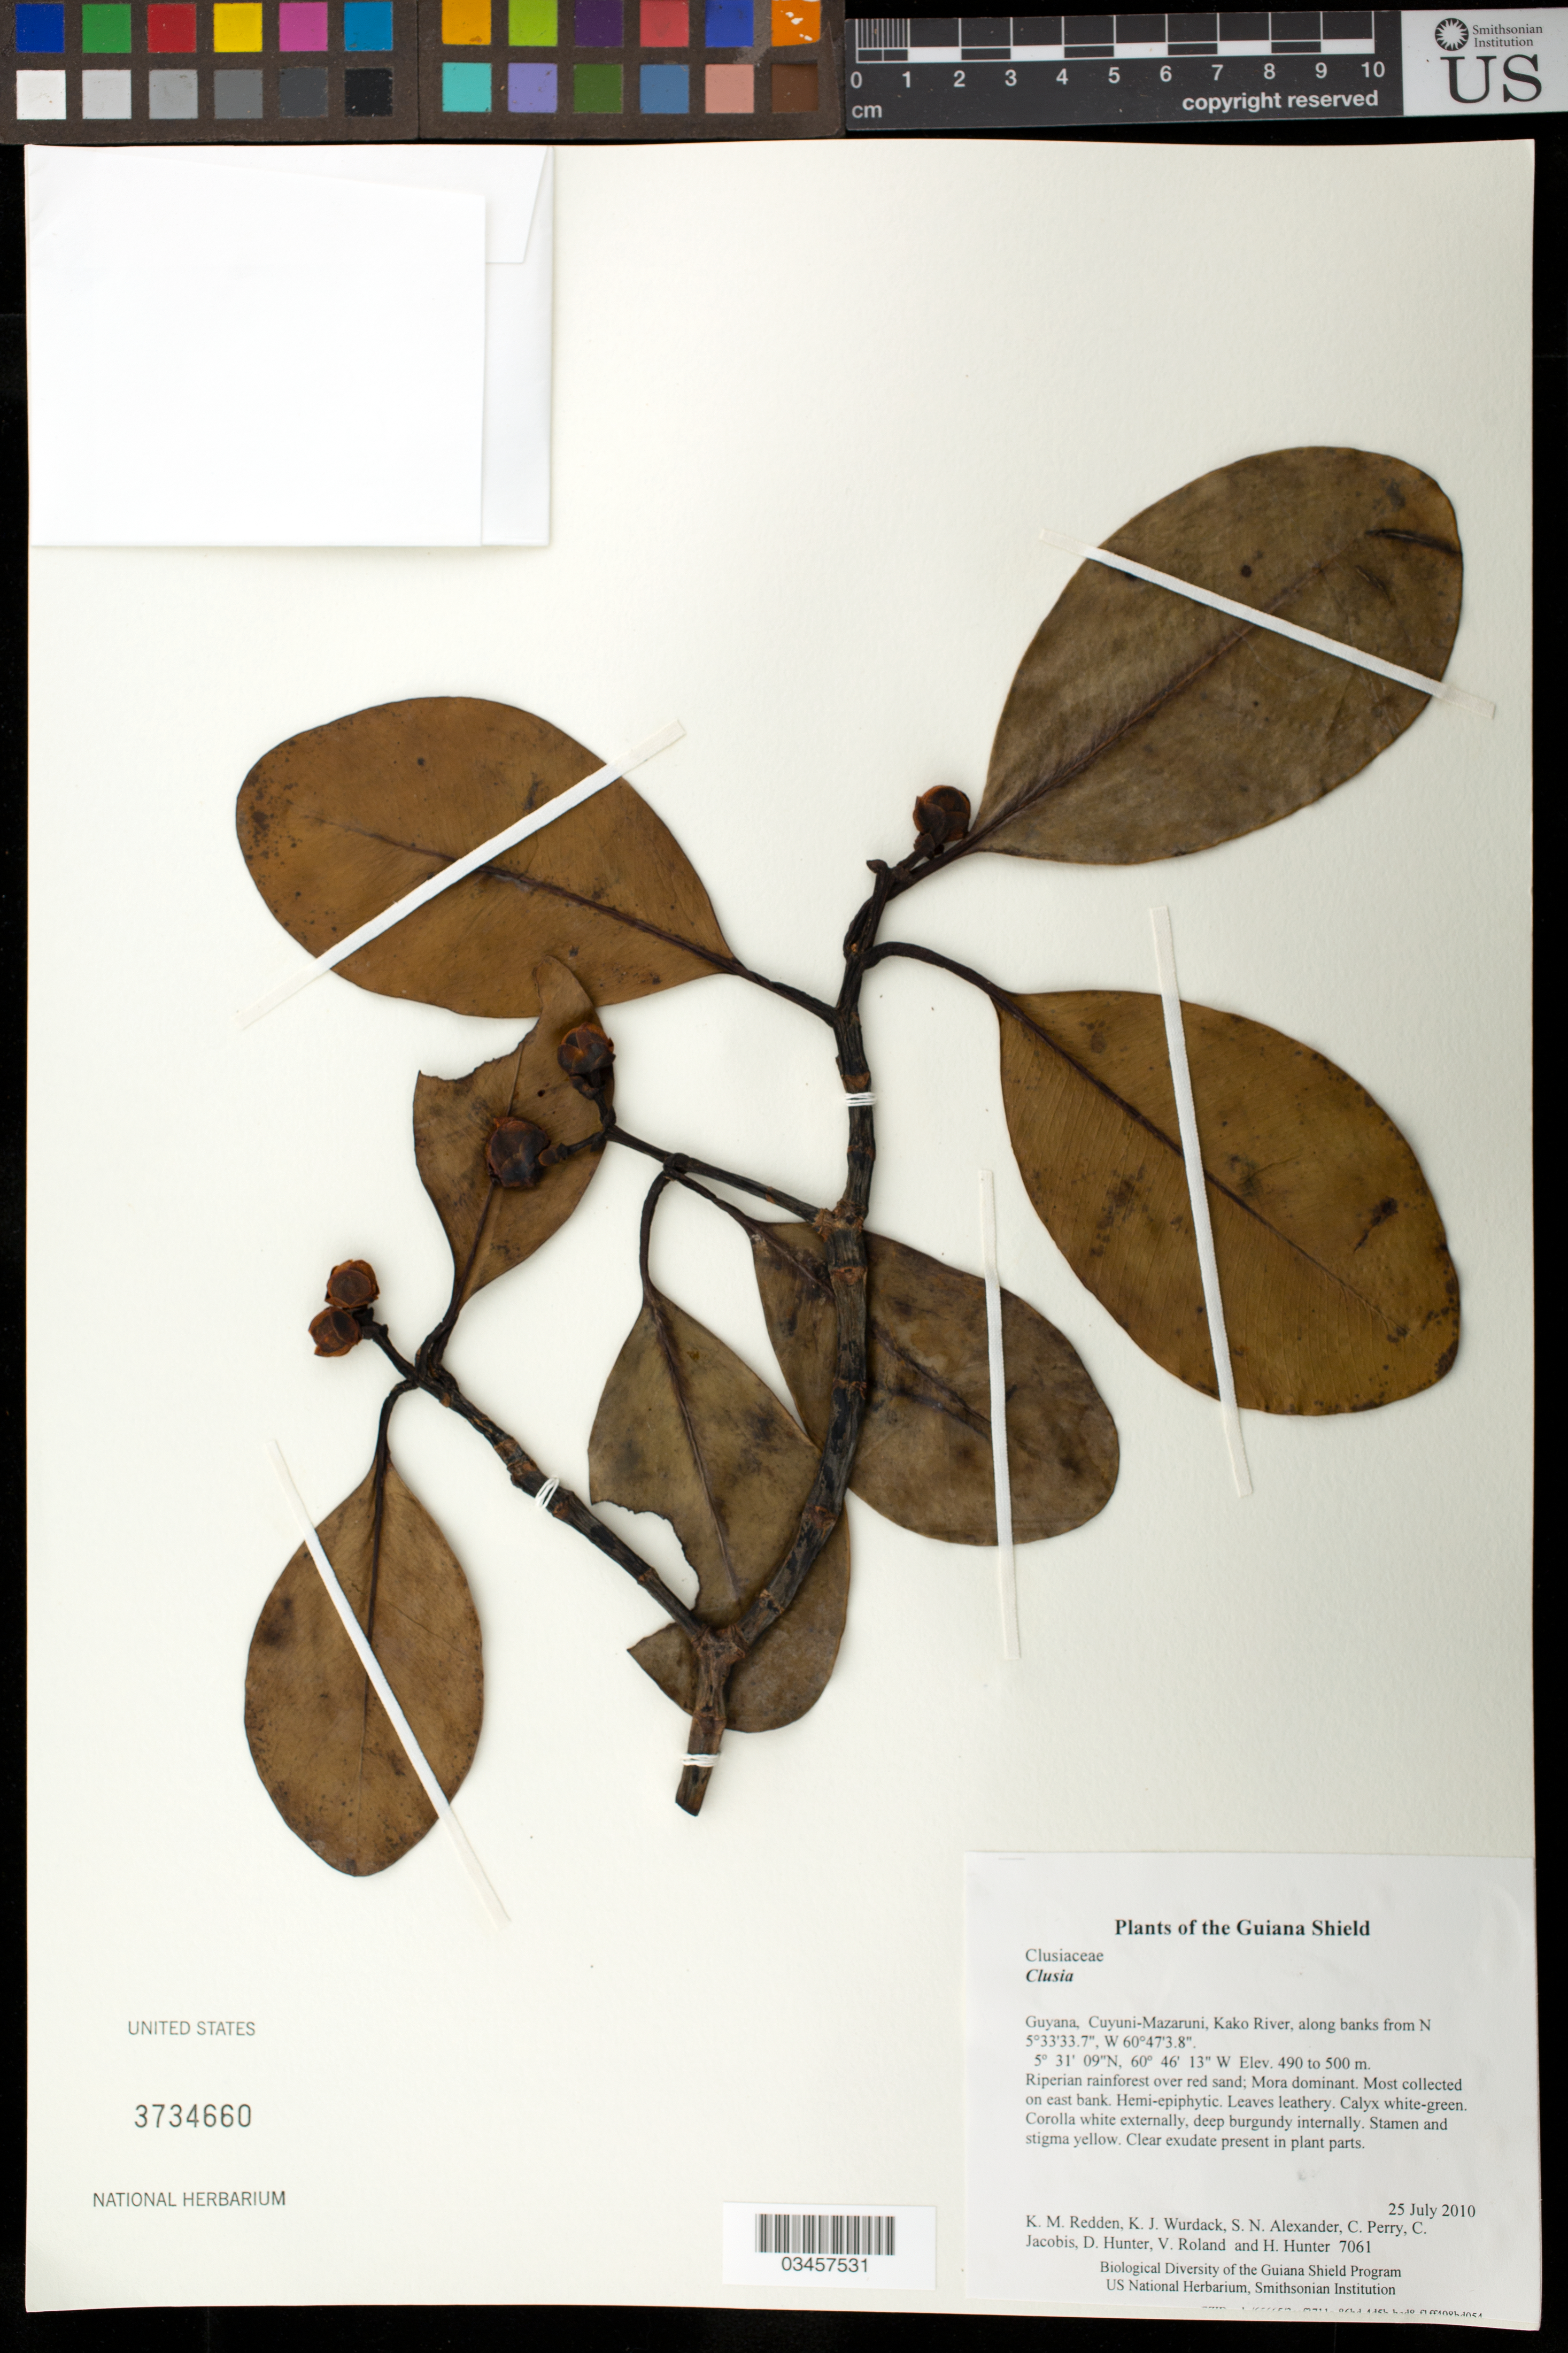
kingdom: Plantae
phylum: Tracheophyta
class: Magnoliopsida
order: Malpighiales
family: Clusiaceae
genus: Clusia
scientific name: Clusia sp.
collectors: K. M. Redden, K. Wurdack, S. N. Alexander, C. Perry, C. Jacobis, D. Hunter, V. Roland & H. Hunter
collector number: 7061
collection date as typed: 25 July 2010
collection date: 2010-07-25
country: Guyana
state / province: Cuyuni-Mazaruni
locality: Kako River, along banks from N 5°33'33.7", W 60°47'3.8"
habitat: Riperian rainforest over red sand; Mora dominant. Most collected on east bank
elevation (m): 490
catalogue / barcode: US 3734660